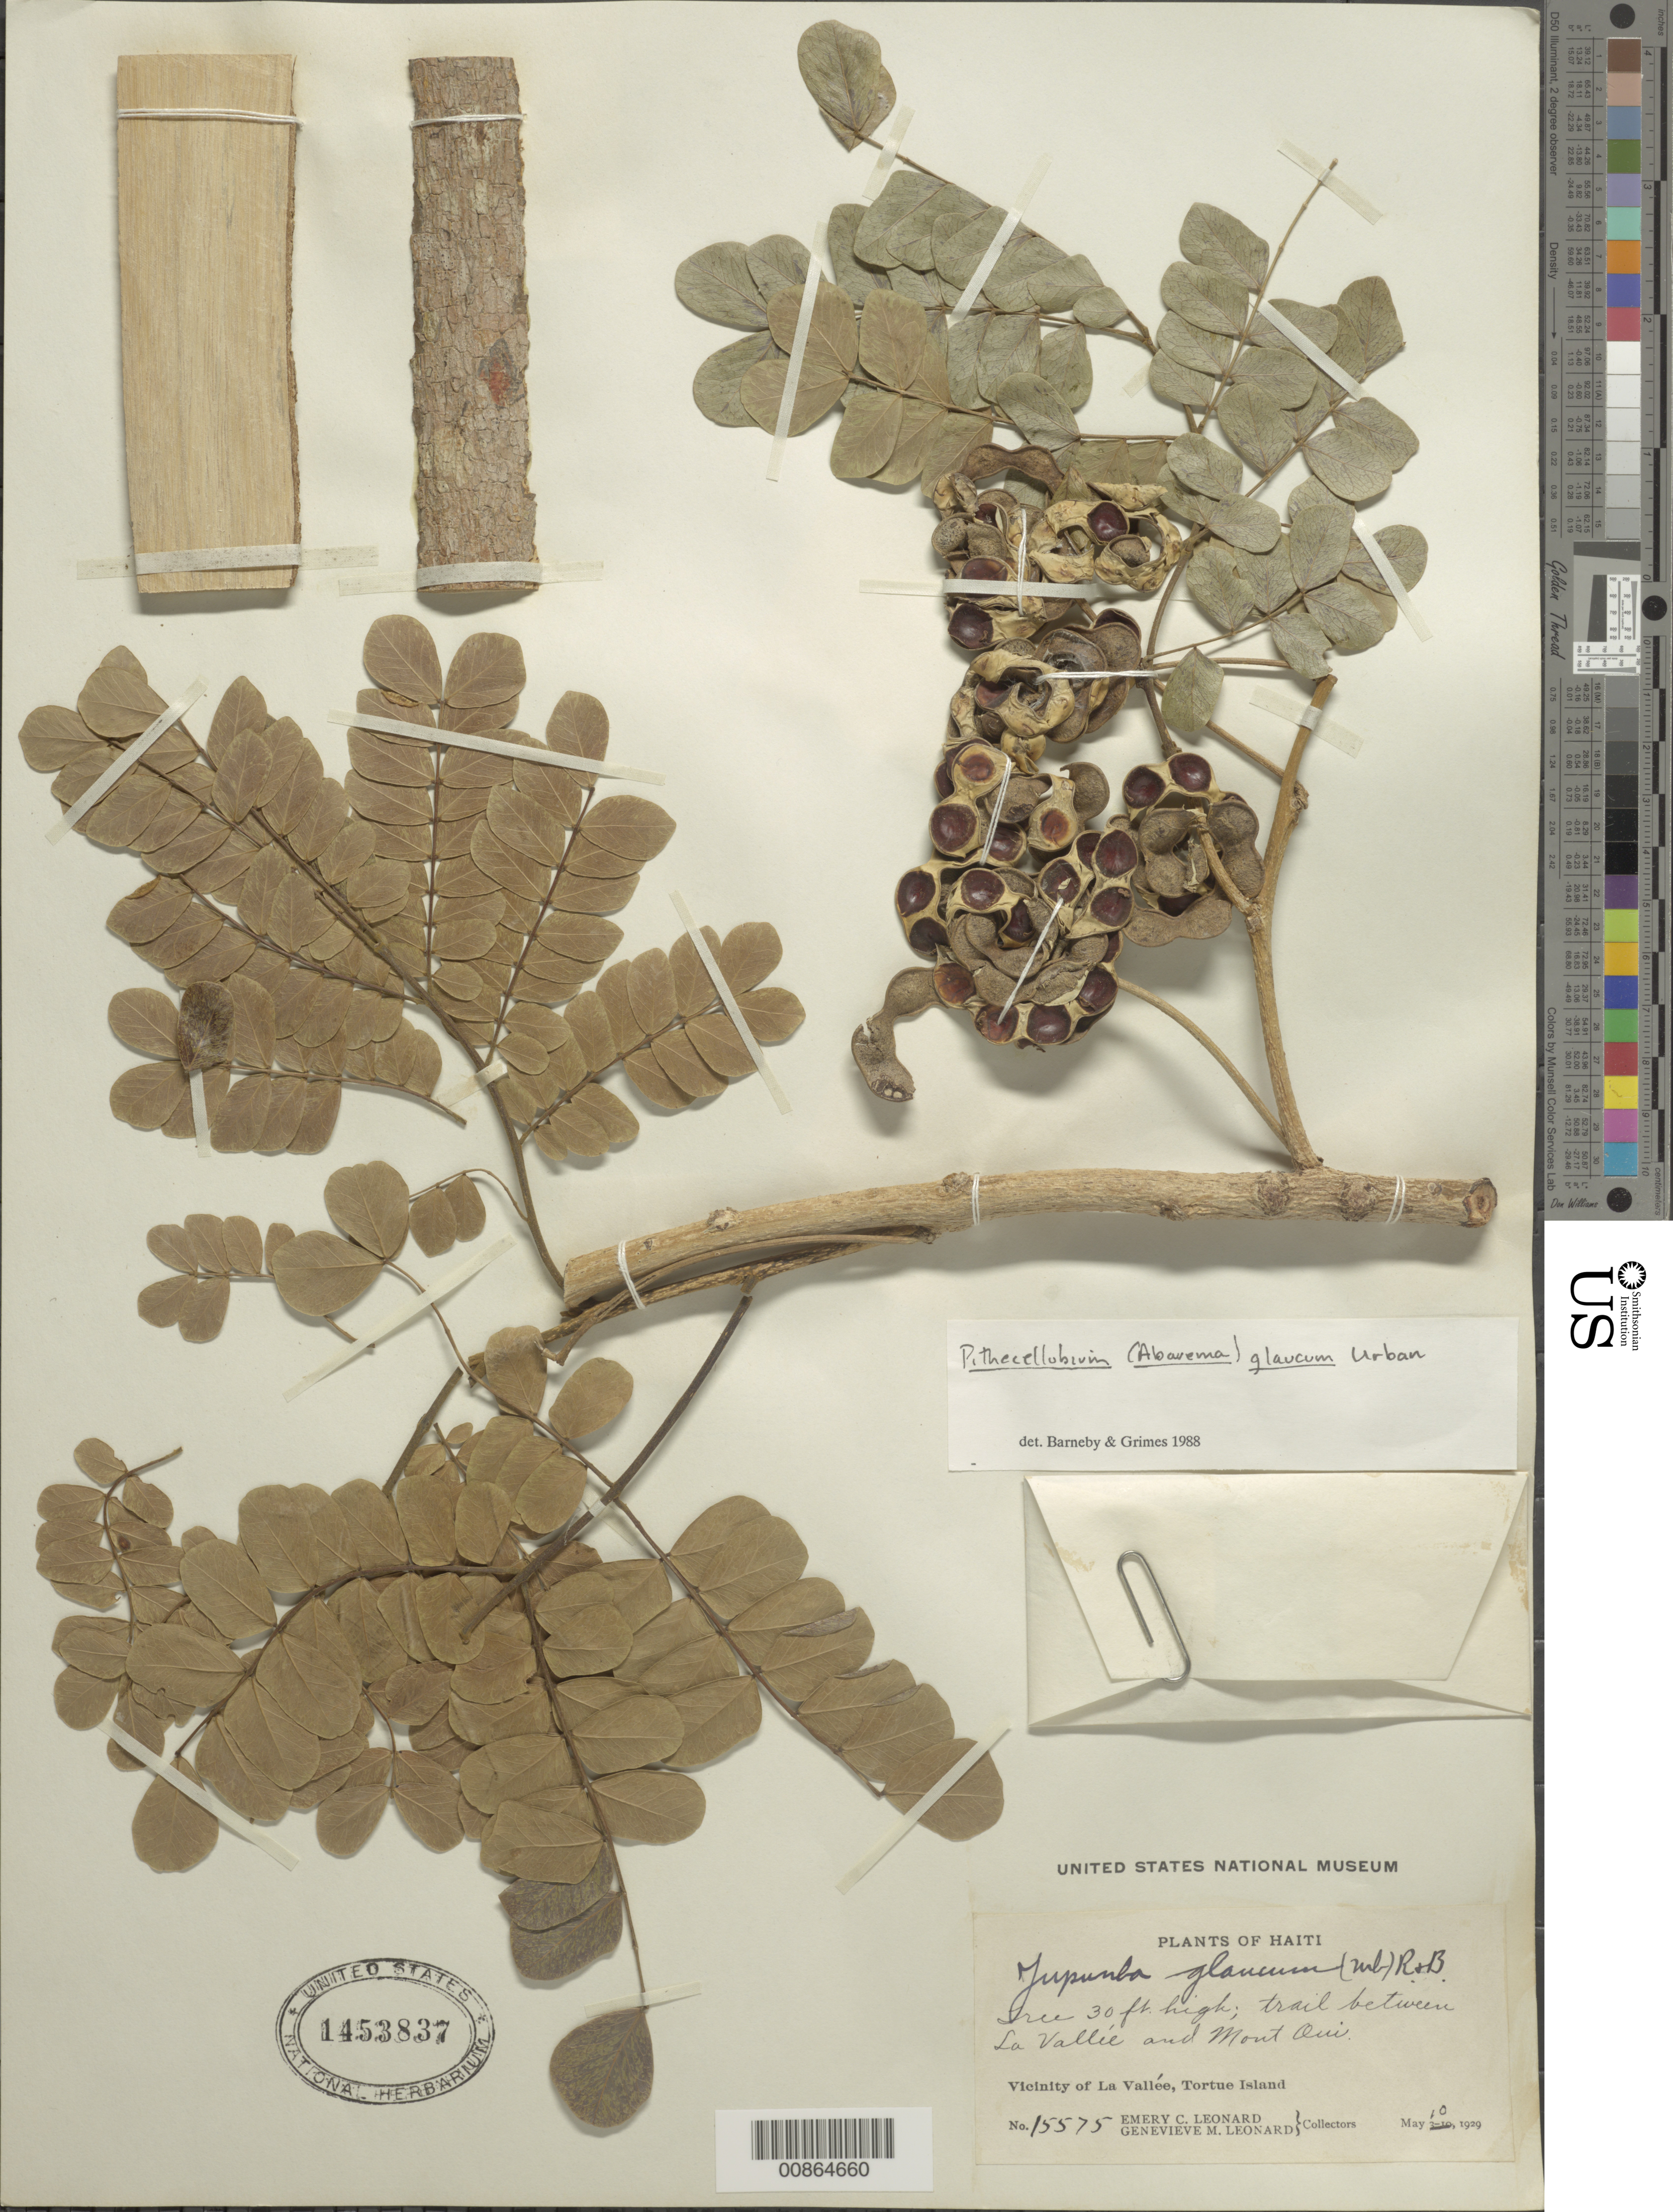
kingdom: Plantae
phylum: Tracheophyta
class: Magnoliopsida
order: Fabales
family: Fabaceae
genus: Pithecellobium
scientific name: Pithecellobium glaucum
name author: Urb.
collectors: E. C. Leonard & G. M. Leonard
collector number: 15575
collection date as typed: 10 May 1929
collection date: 1929-05-10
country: Haiti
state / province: Nord-Óuest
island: Île de la Tortue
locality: Vicinity of La Vallée, Tortue Island. Trail between La Vallée and Mont Oui.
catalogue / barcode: US 1453837